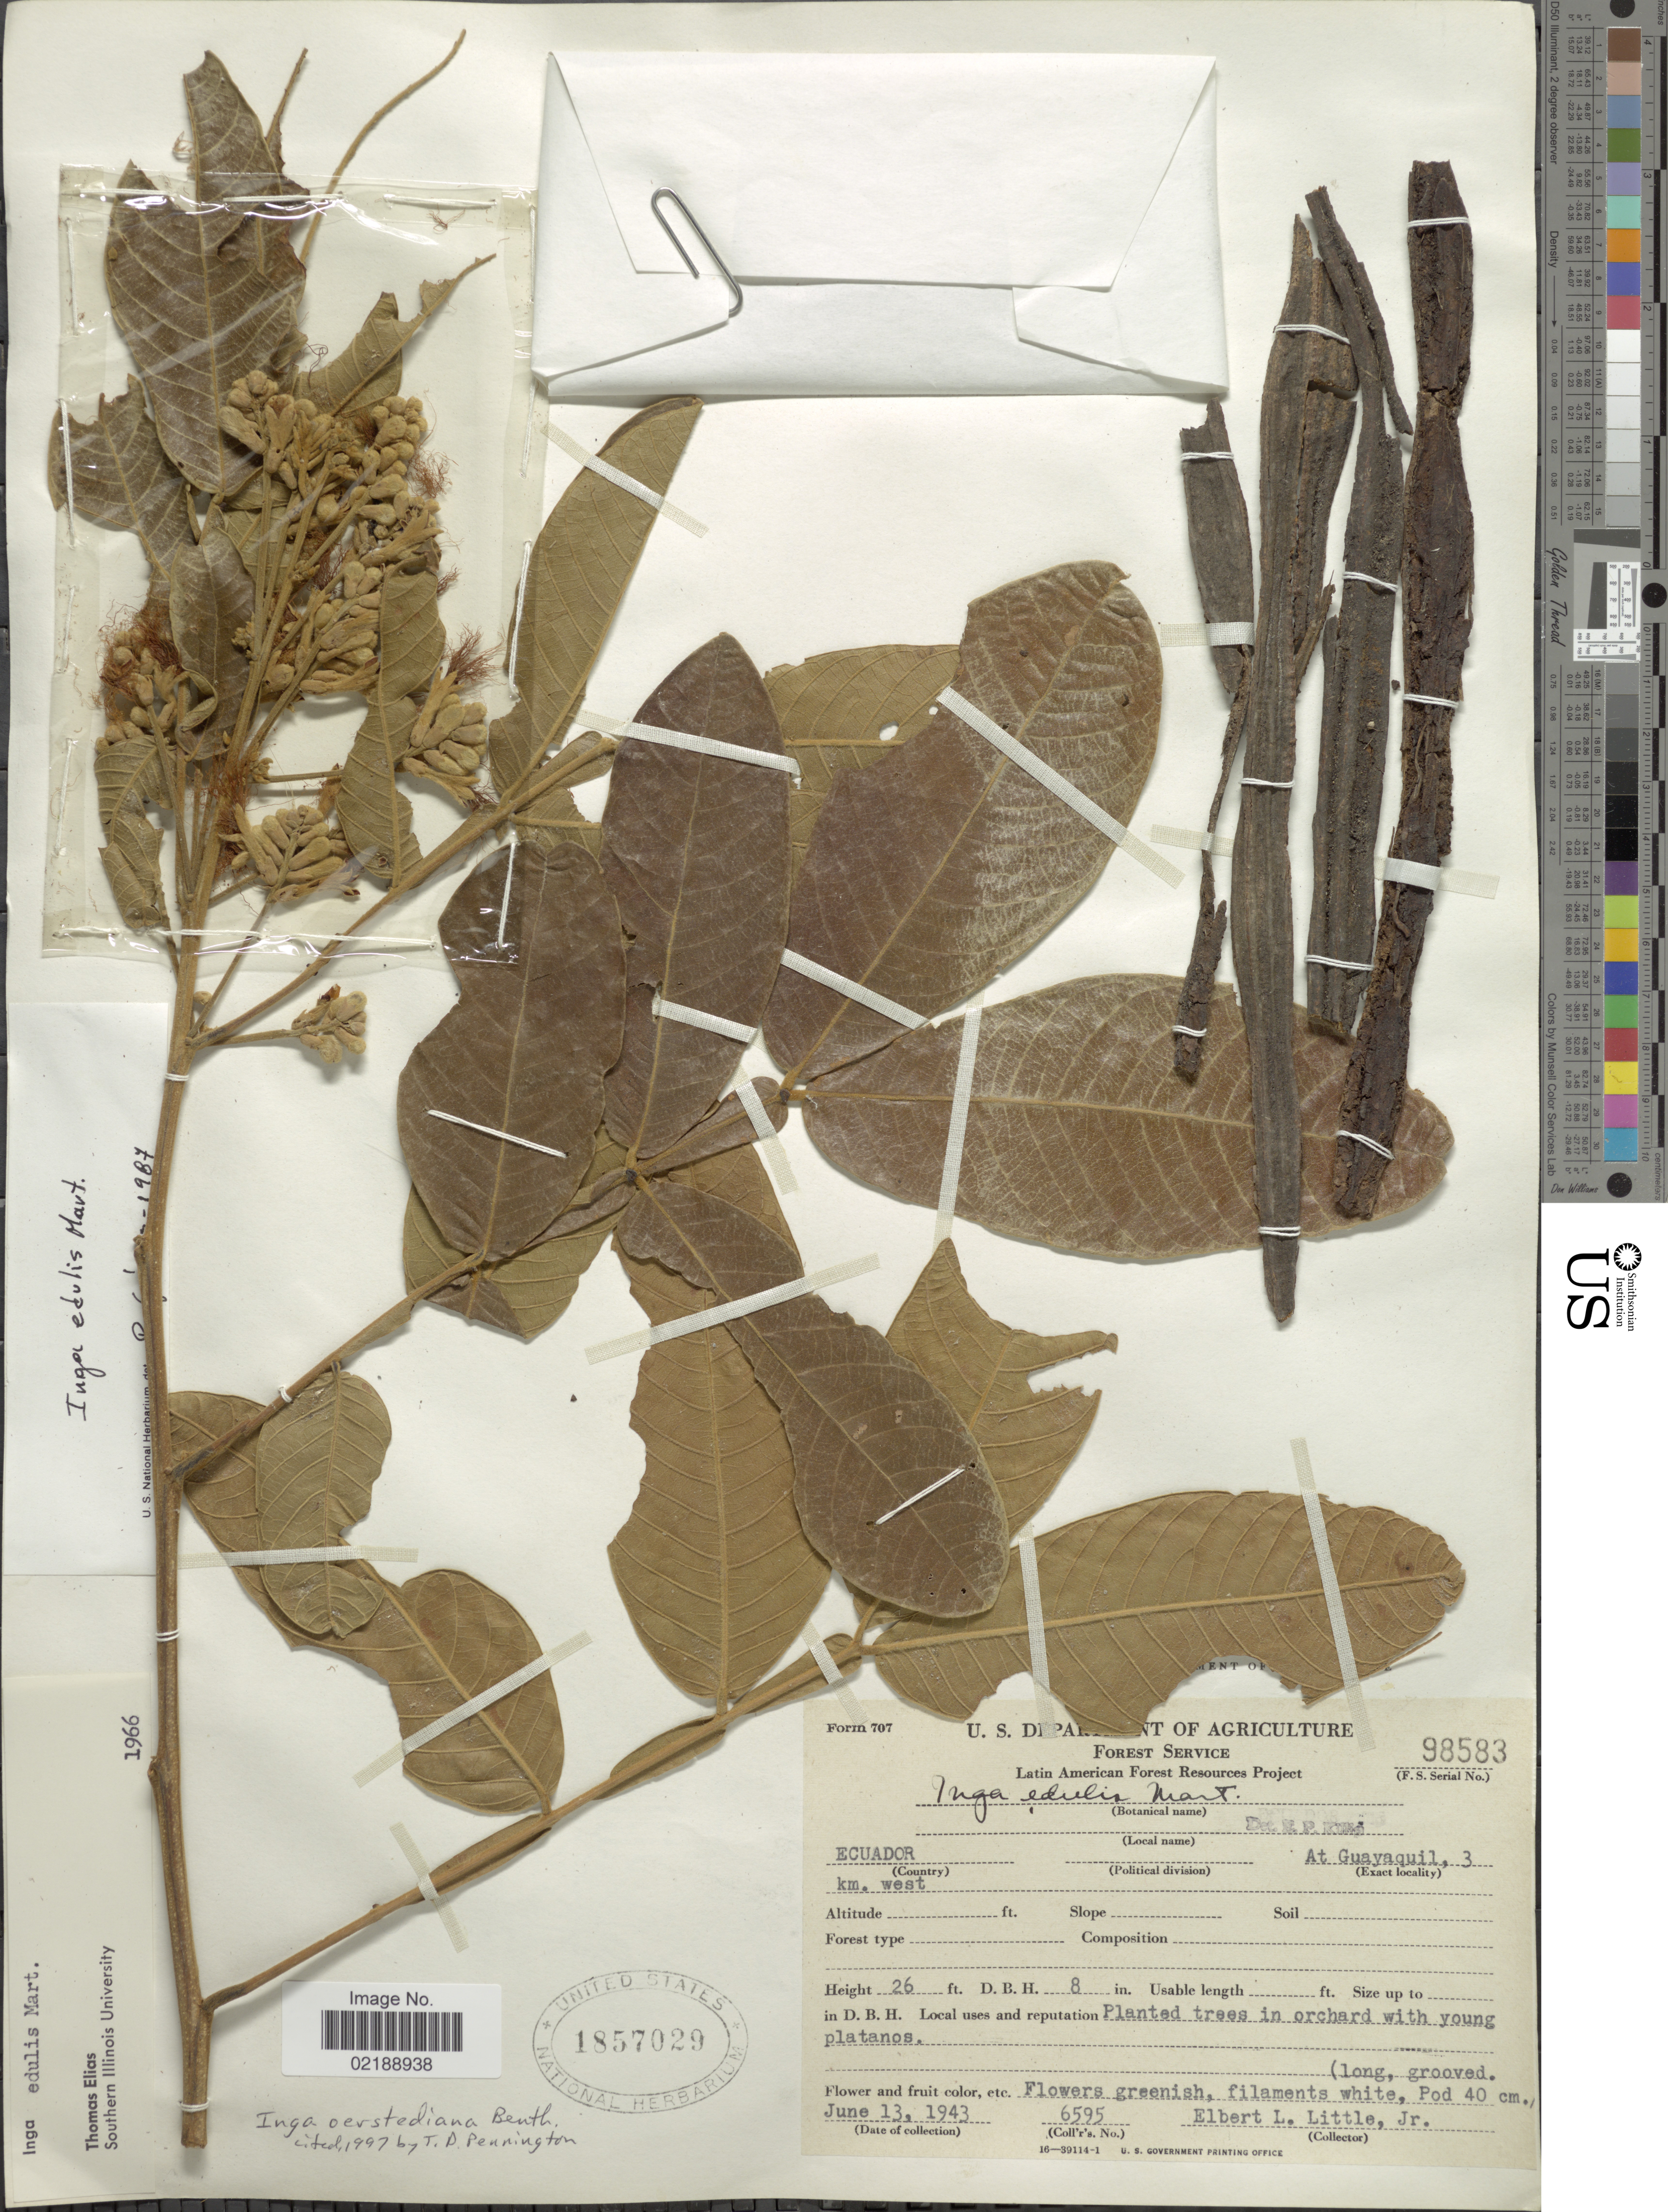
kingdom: Plantae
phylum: Tracheophyta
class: Magnoliopsida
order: Fabales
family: Fabaceae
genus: Inga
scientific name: Inga oerstediana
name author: Benth.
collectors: E. L. Little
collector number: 6595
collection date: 1943-06-13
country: Ecuador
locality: At Guayaquil, 3 km west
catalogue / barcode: US 1857029